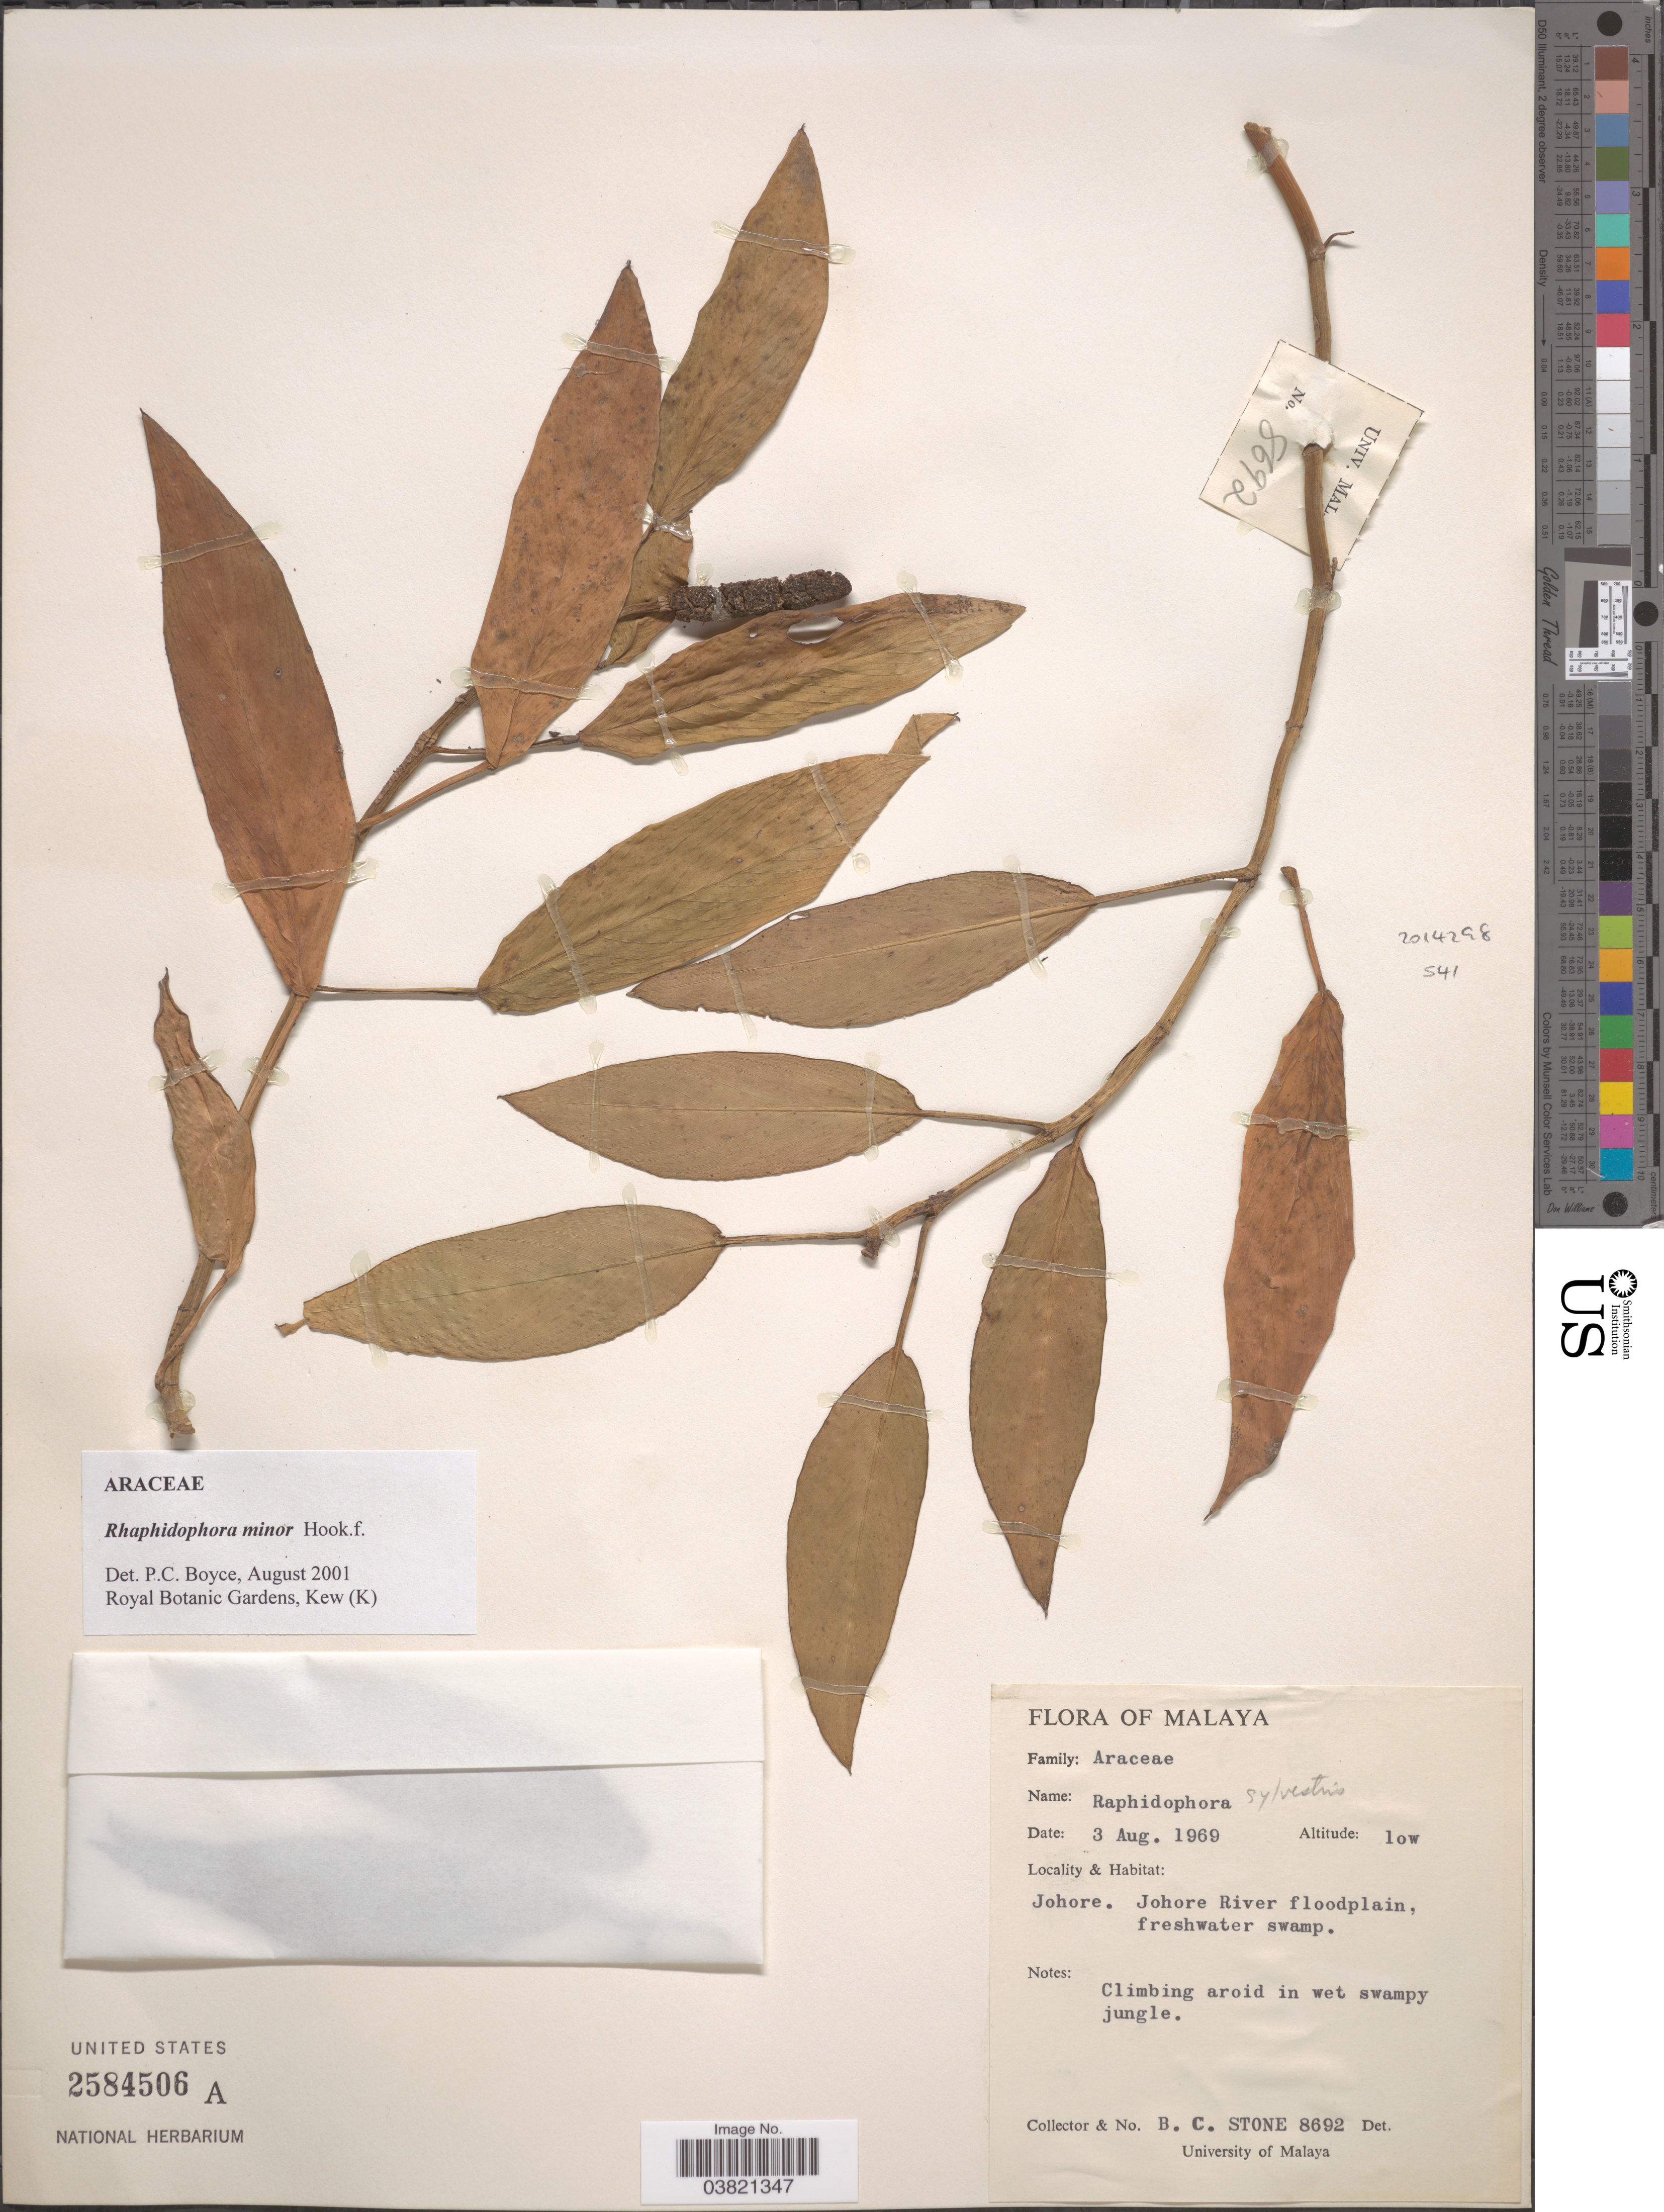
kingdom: Plantae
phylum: Tracheophyta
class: Liliopsida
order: Alismatales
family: Araceae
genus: Rhaphidophora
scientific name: Rhaphidophora minor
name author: Hook. f.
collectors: B. C. Stone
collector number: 8692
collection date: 1969-08-03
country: Malaysia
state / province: Johor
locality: Malaya. Johore. Johore River floodplain.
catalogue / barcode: US 2584506A